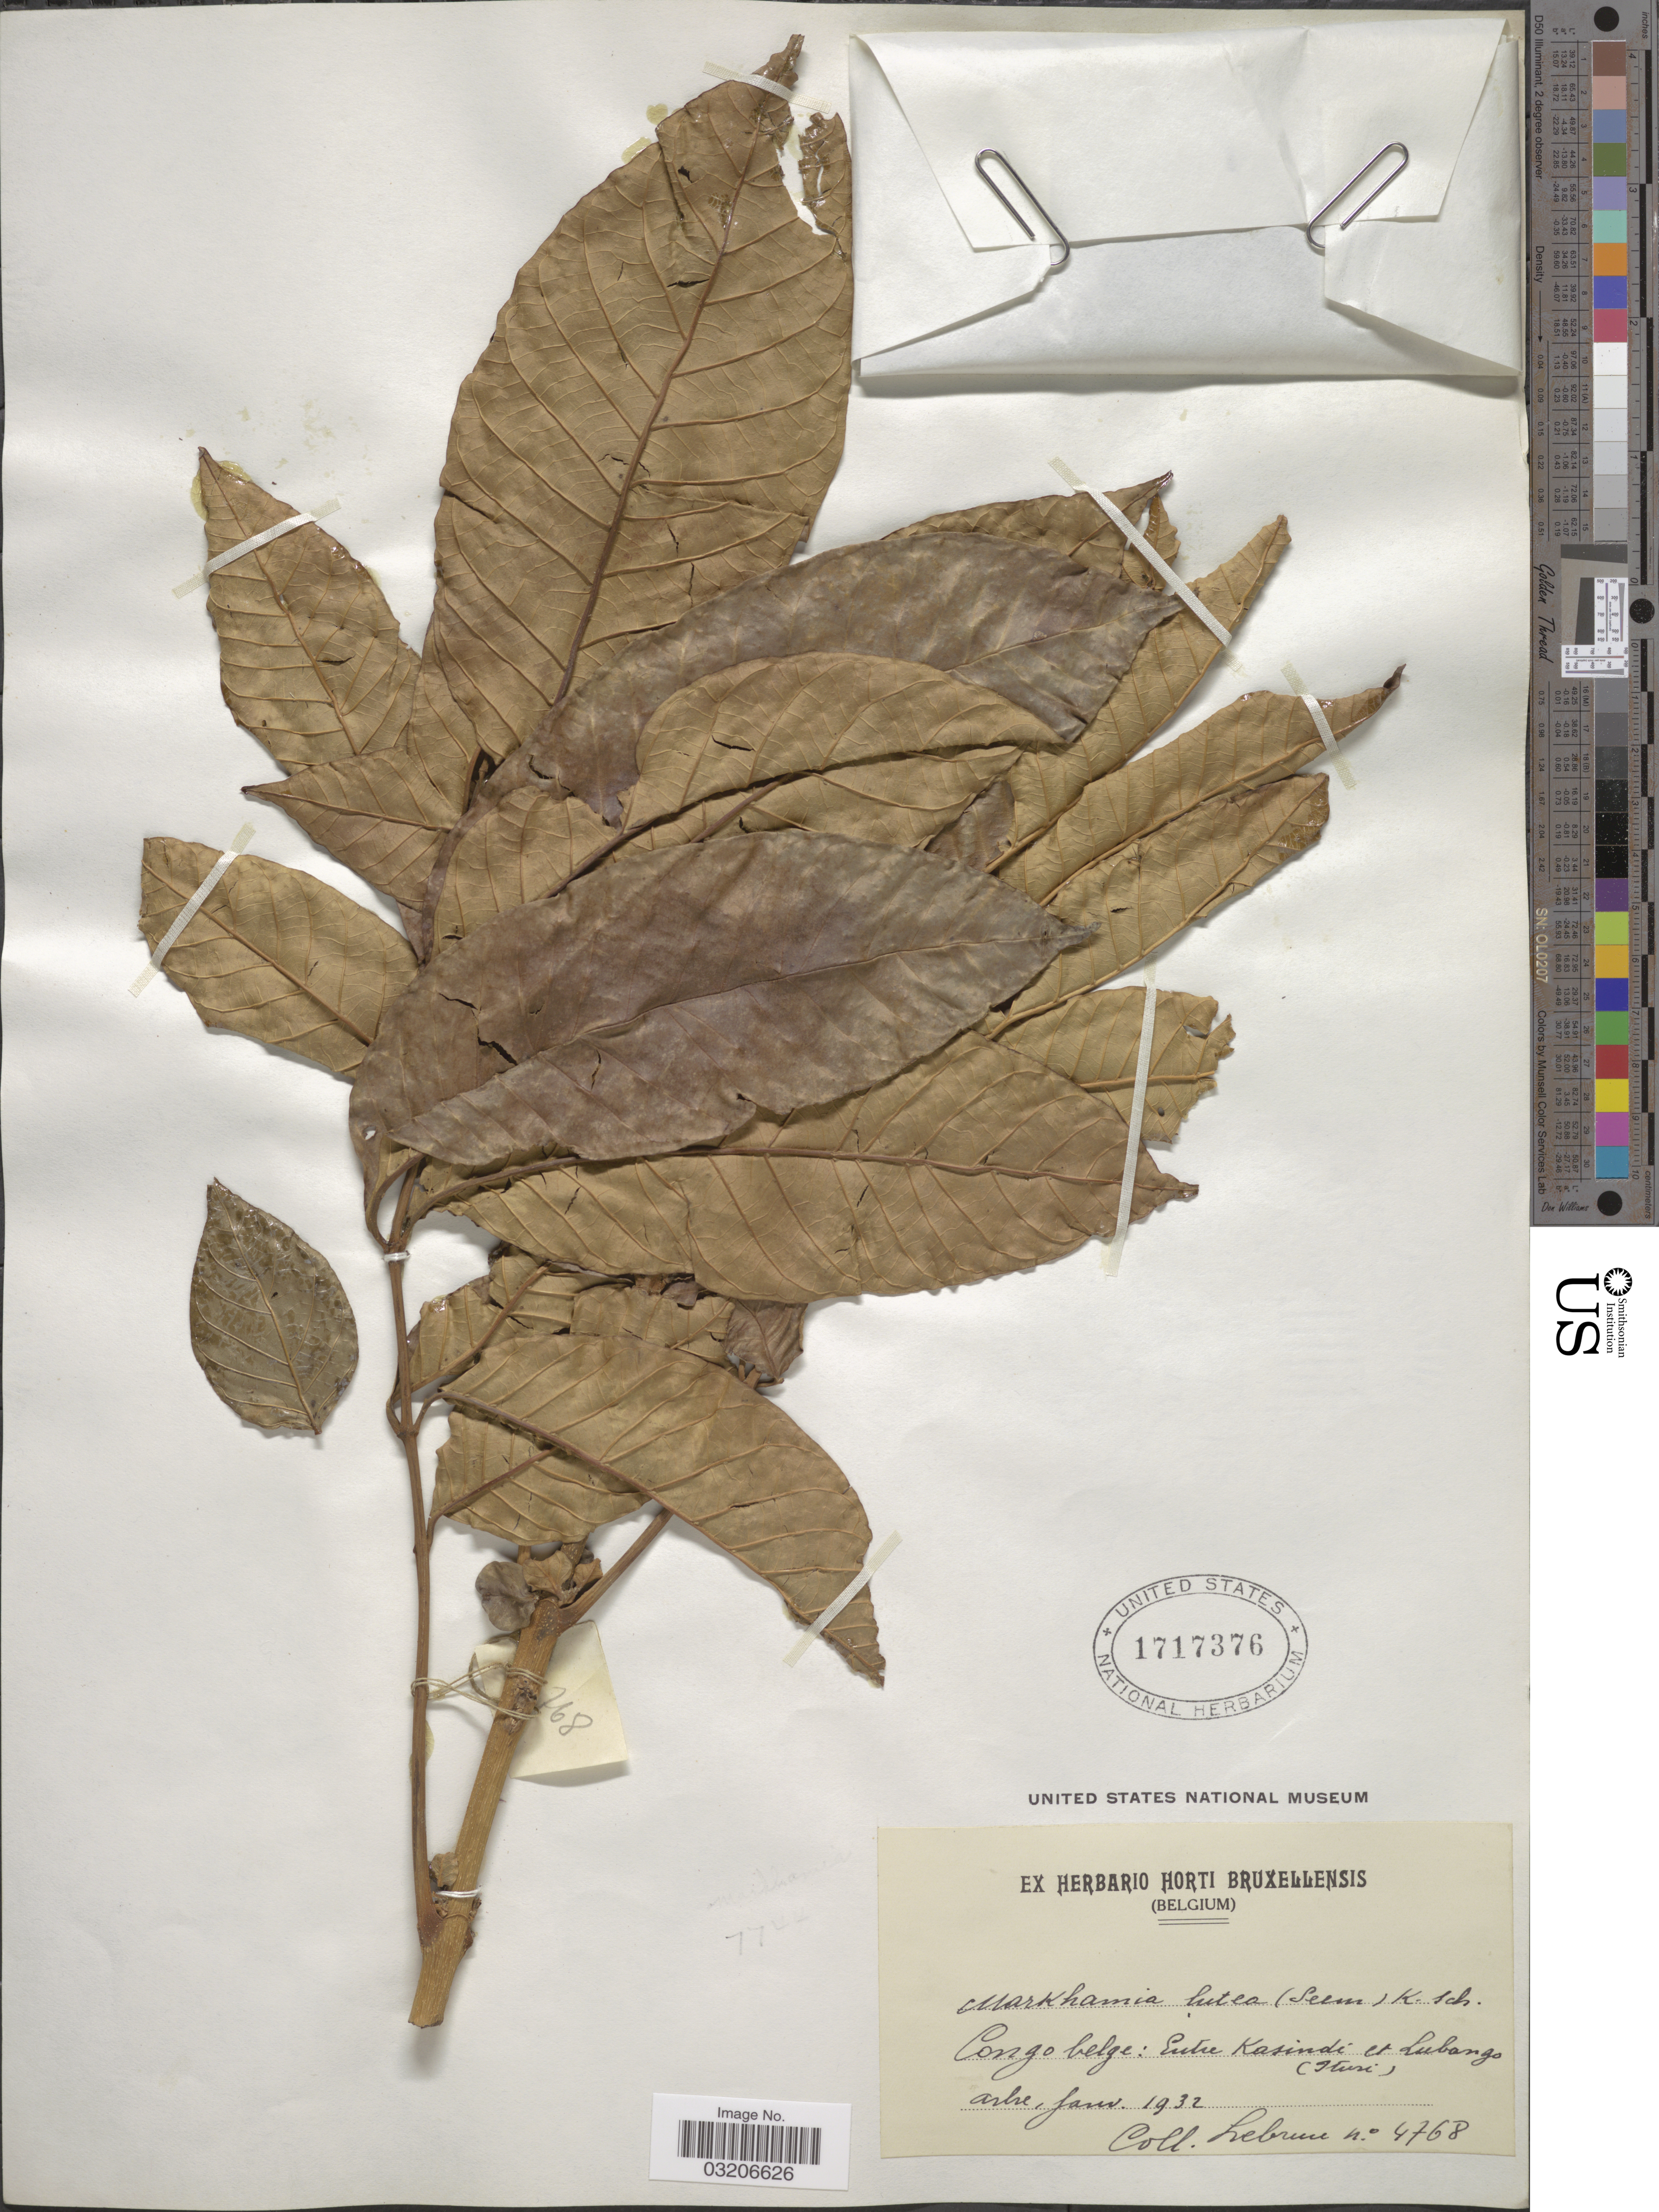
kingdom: Plantae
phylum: Tracheophyta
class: Magnoliopsida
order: Lamiales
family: Bignoniaceae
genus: Markhamia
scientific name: Markhamia lutea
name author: (Benth.) K. Schum.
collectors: J.A. Lebrun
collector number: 4768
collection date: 1932-01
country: Congo, Democratic Republic of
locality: Congo belge: Entre Kasindi et Lubango (Husi).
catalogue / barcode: US 1717376